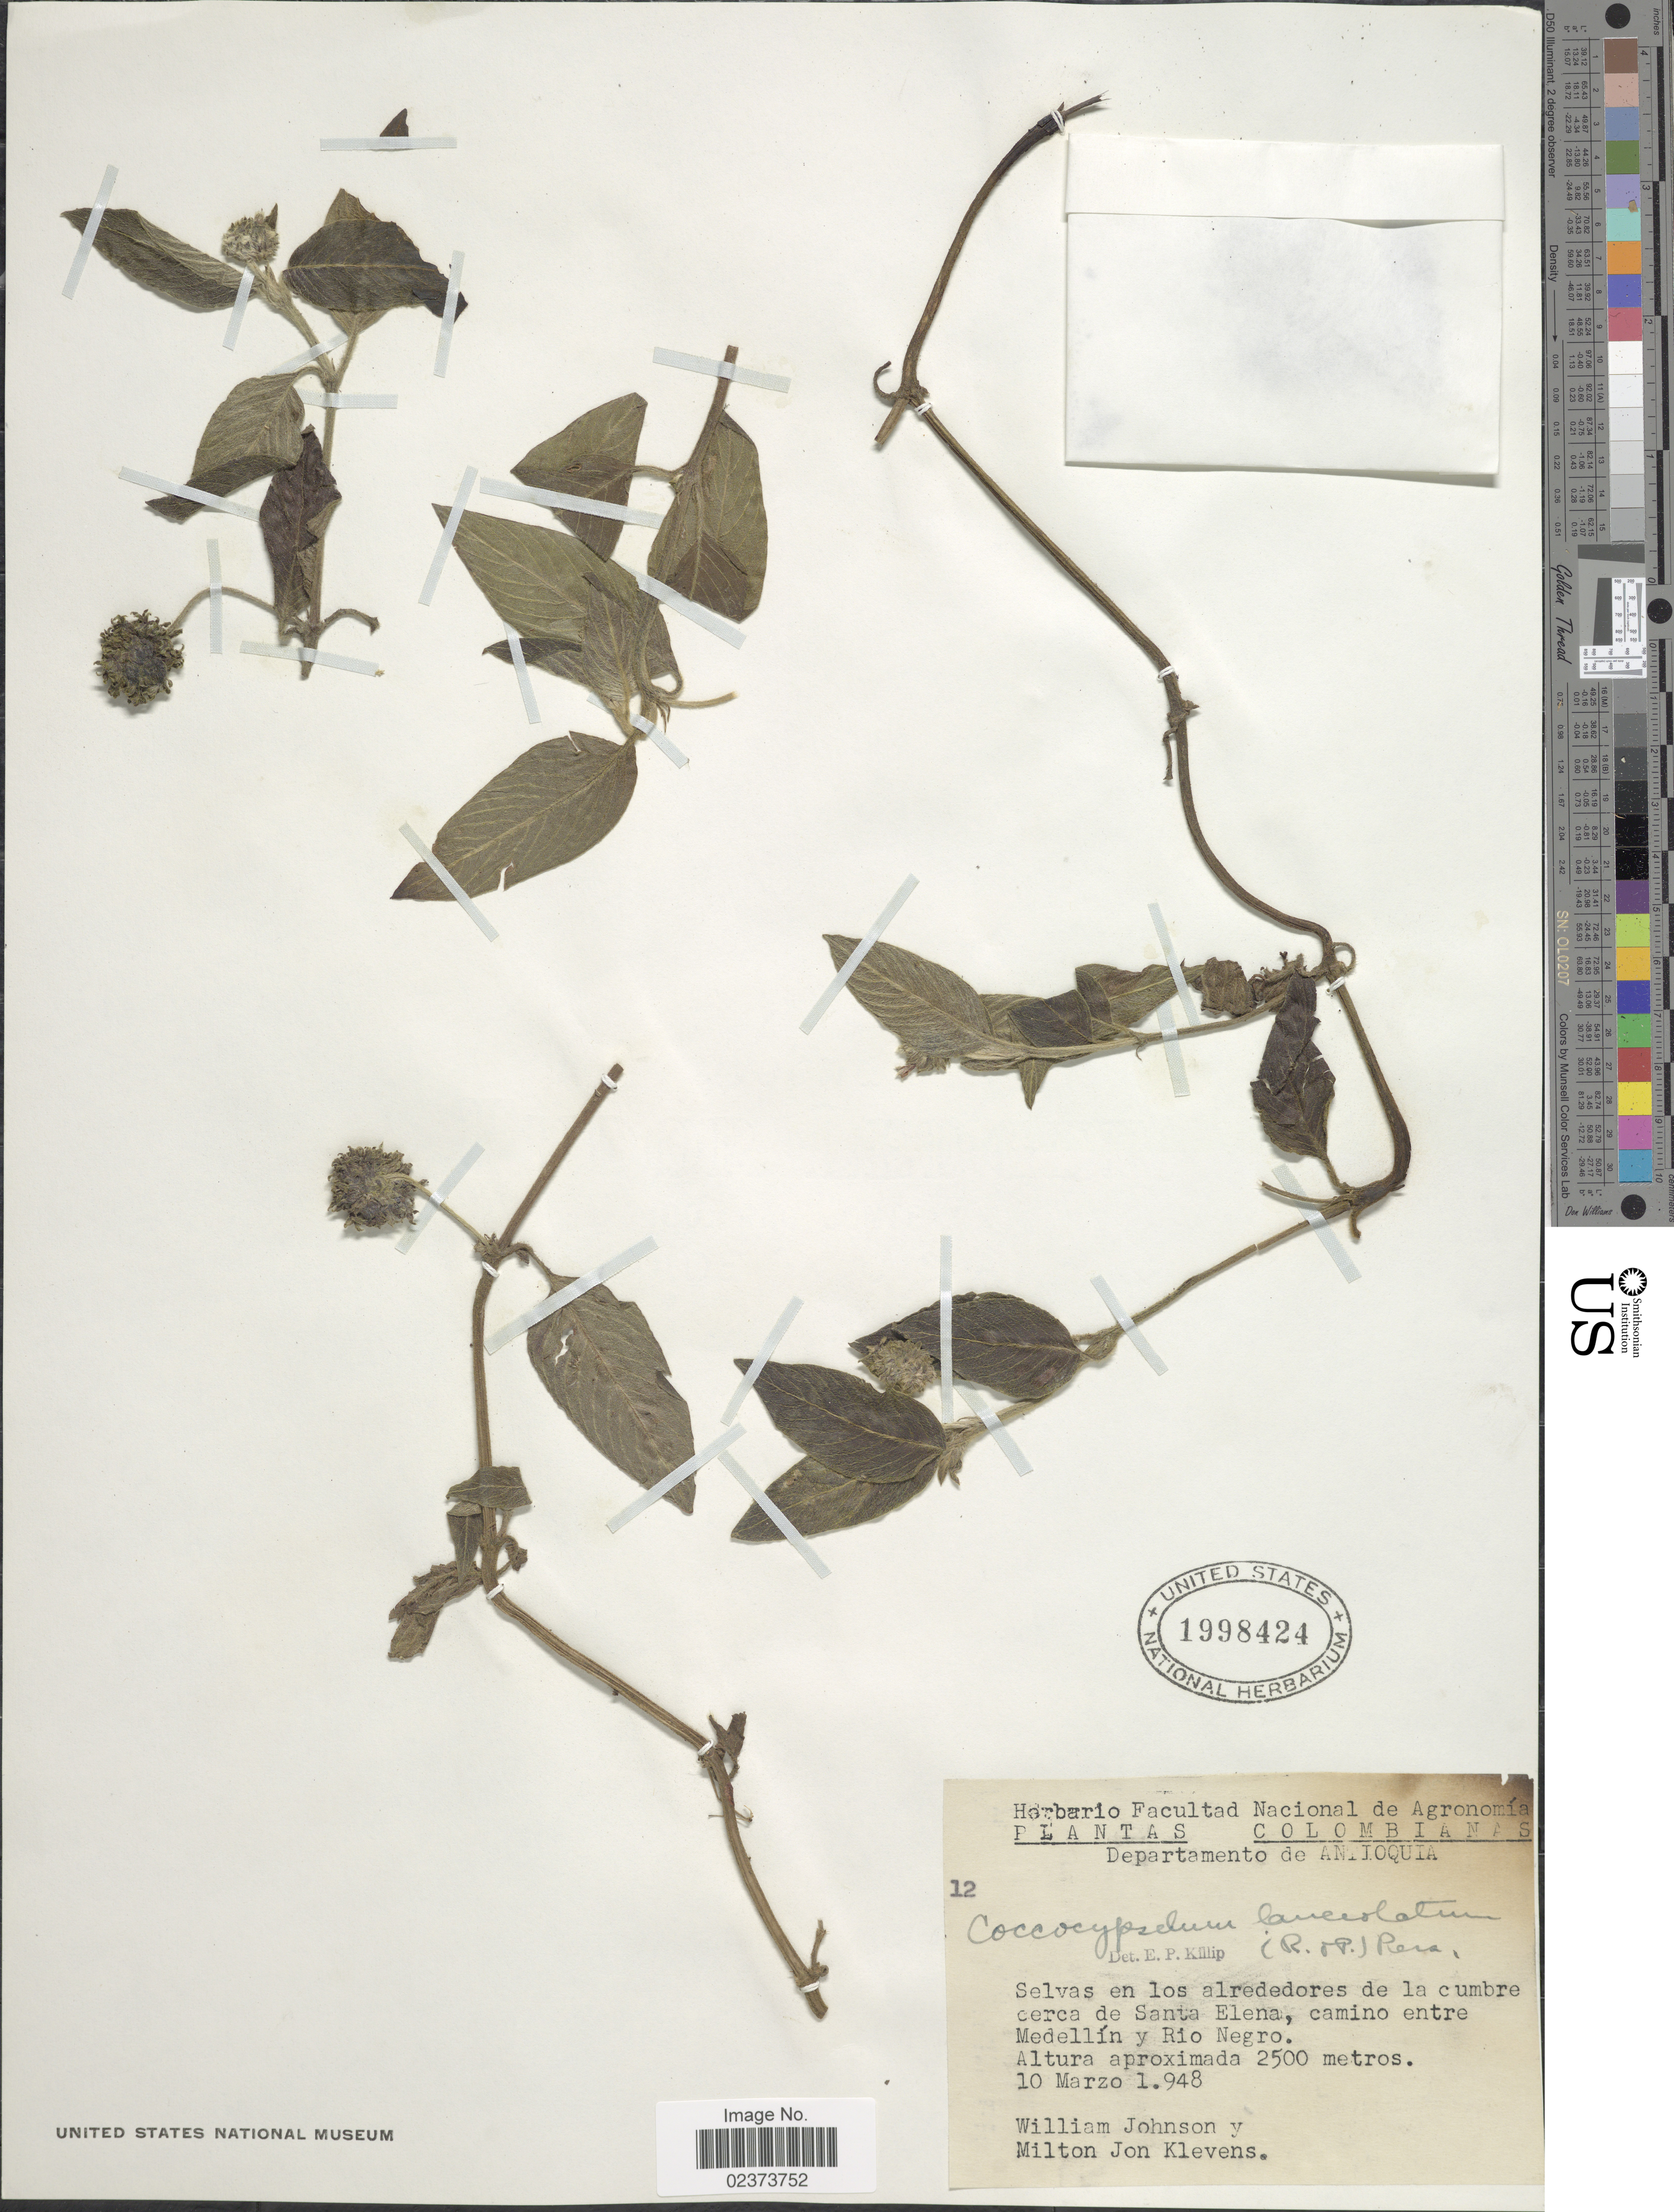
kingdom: Plantae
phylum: Tracheophyta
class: Magnoliopsida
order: Gentianales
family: Rubiaceae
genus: Coccocypselum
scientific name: Coccocypselum lanceolatum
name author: (Ruiz & Pav.) Pers.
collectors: W. M. Johnson & M. Klevens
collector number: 12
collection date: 1948-03-10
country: Colombia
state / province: Antioquia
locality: Departamento de Antioquia, Selvas en los alrededores de la cumbre cerca de Santa Elena, camino entre Medellín y Rio Negro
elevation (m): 2500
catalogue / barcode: US 1998424